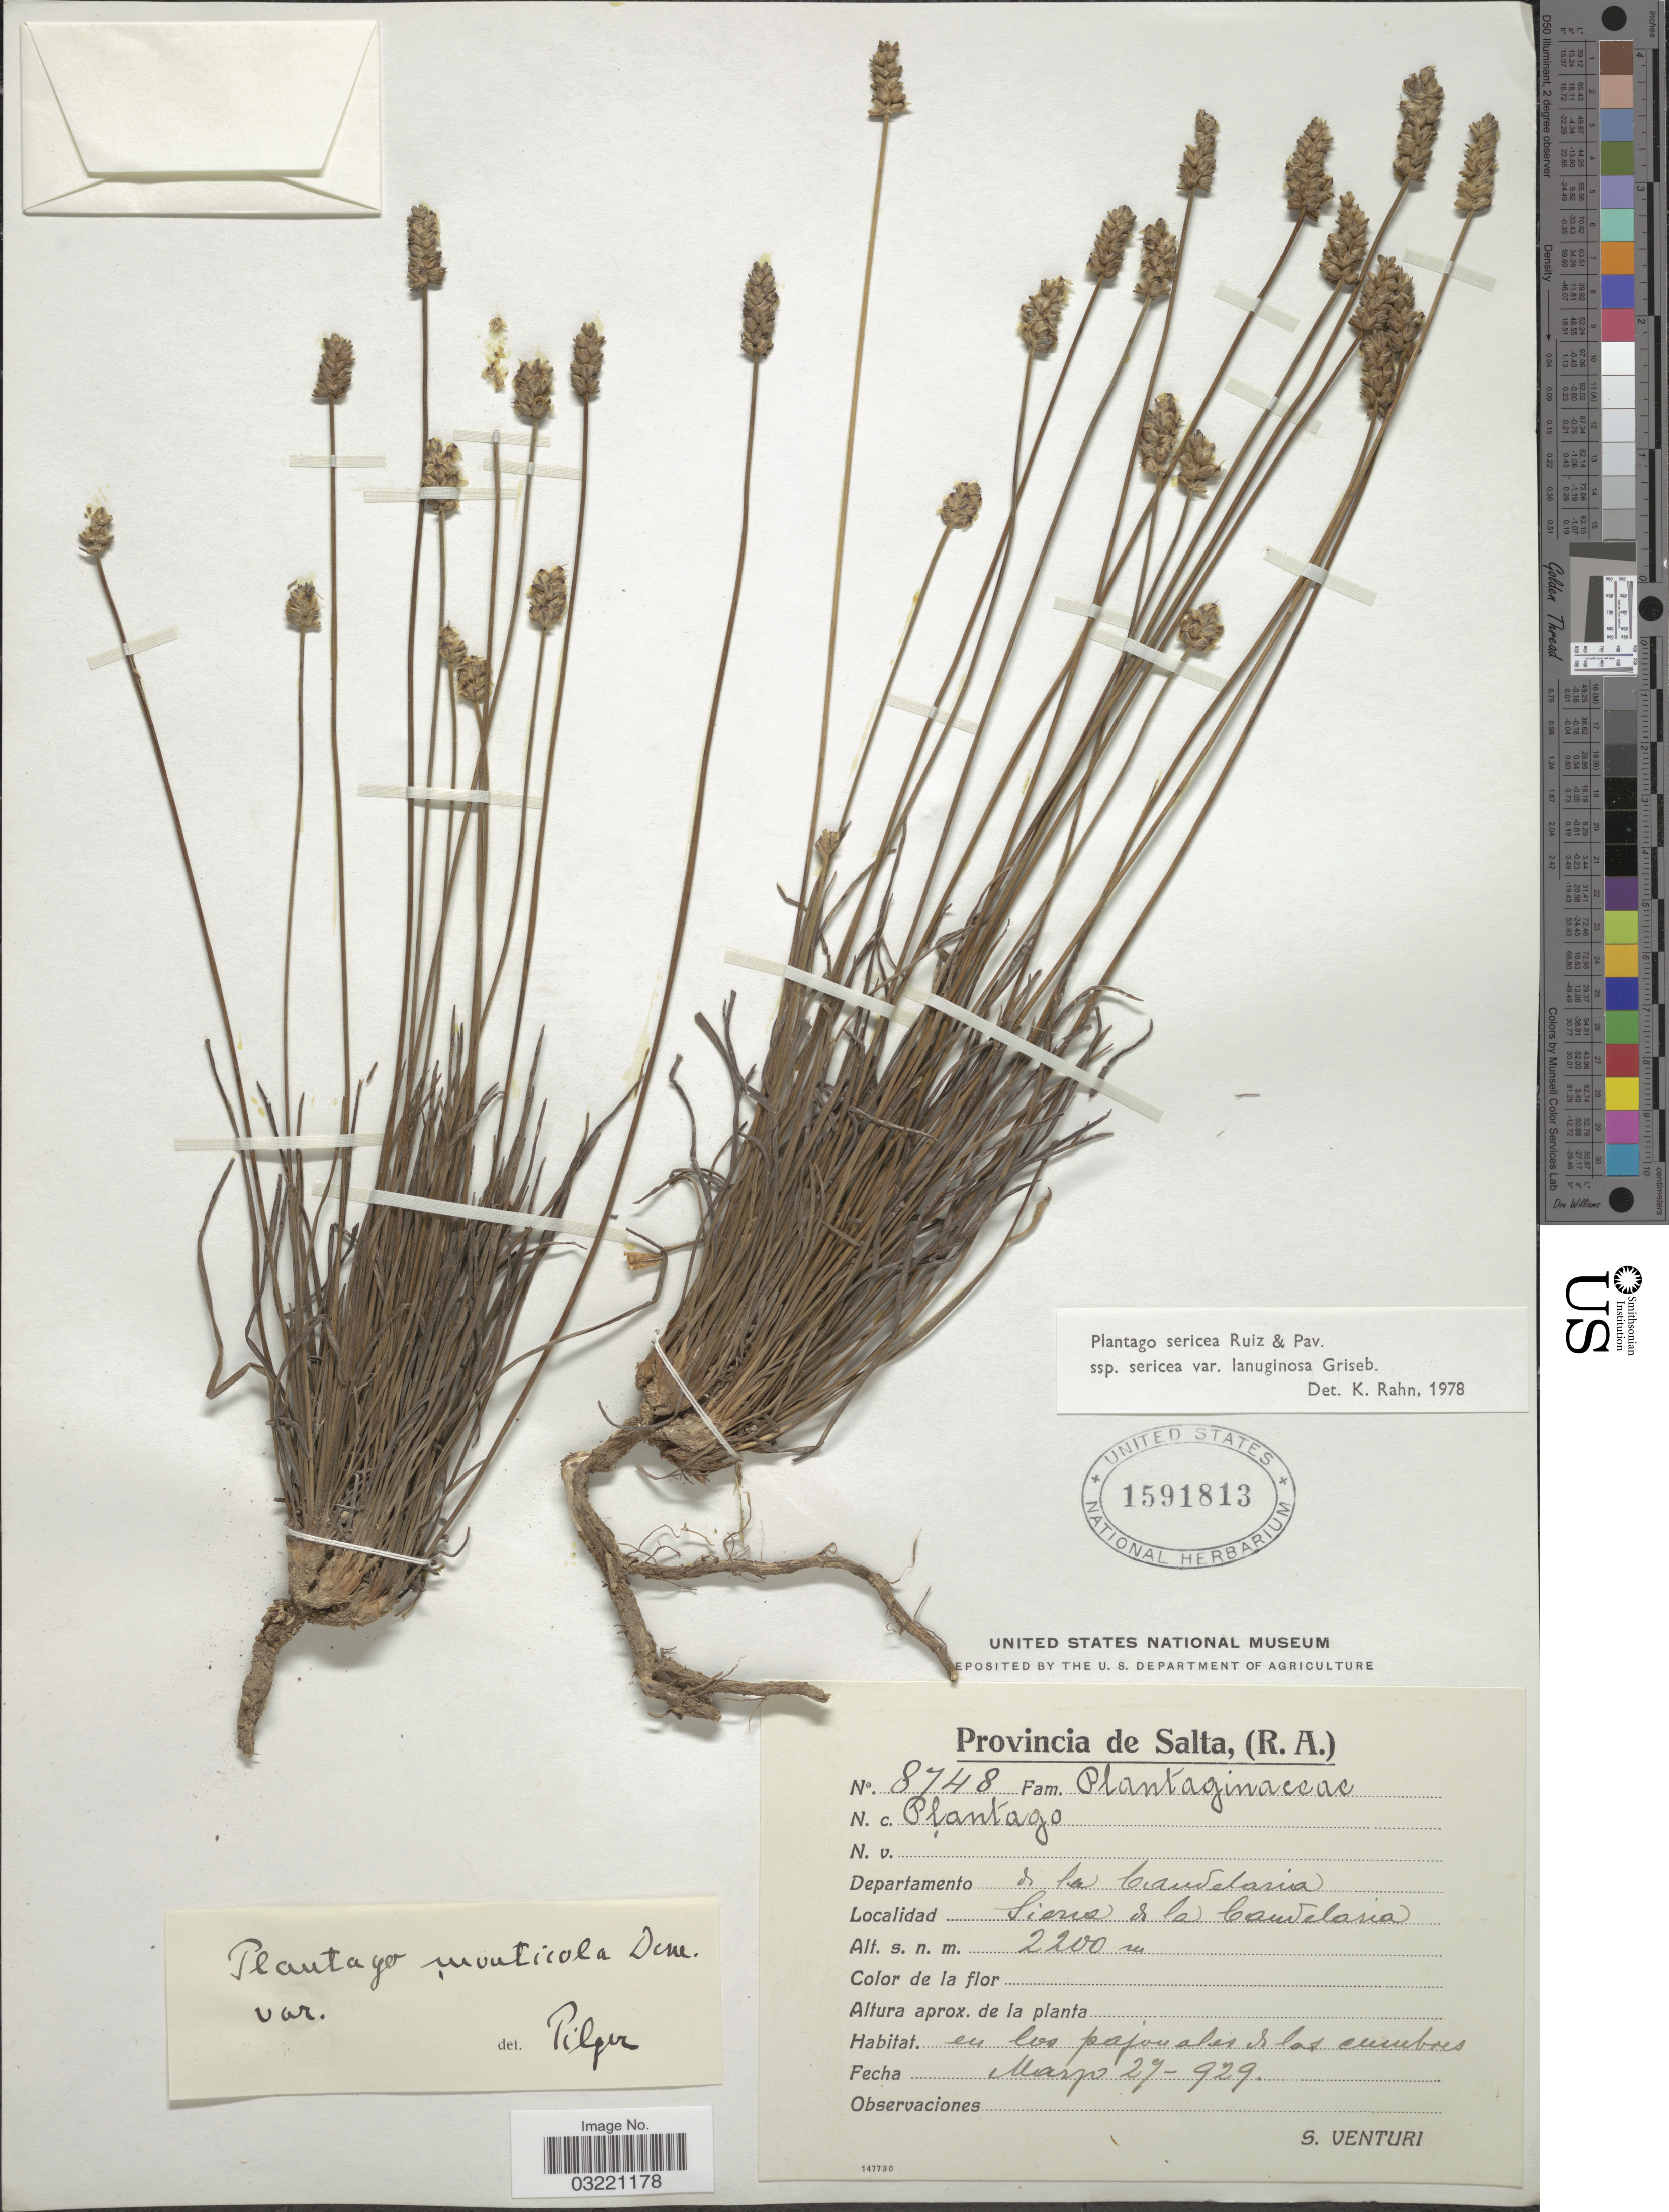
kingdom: Plantae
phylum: Tracheophyta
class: Magnoliopsida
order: Lamiales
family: Plantaginaceae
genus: Plantago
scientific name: Plantago sericea var. lanuginosa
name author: Griseb.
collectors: S. Venturi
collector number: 8748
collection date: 1929-03-27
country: Argentina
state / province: Salta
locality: Departamento de la Candelaria. Sierra de la Candelaria.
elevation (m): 2200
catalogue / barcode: US 1591813